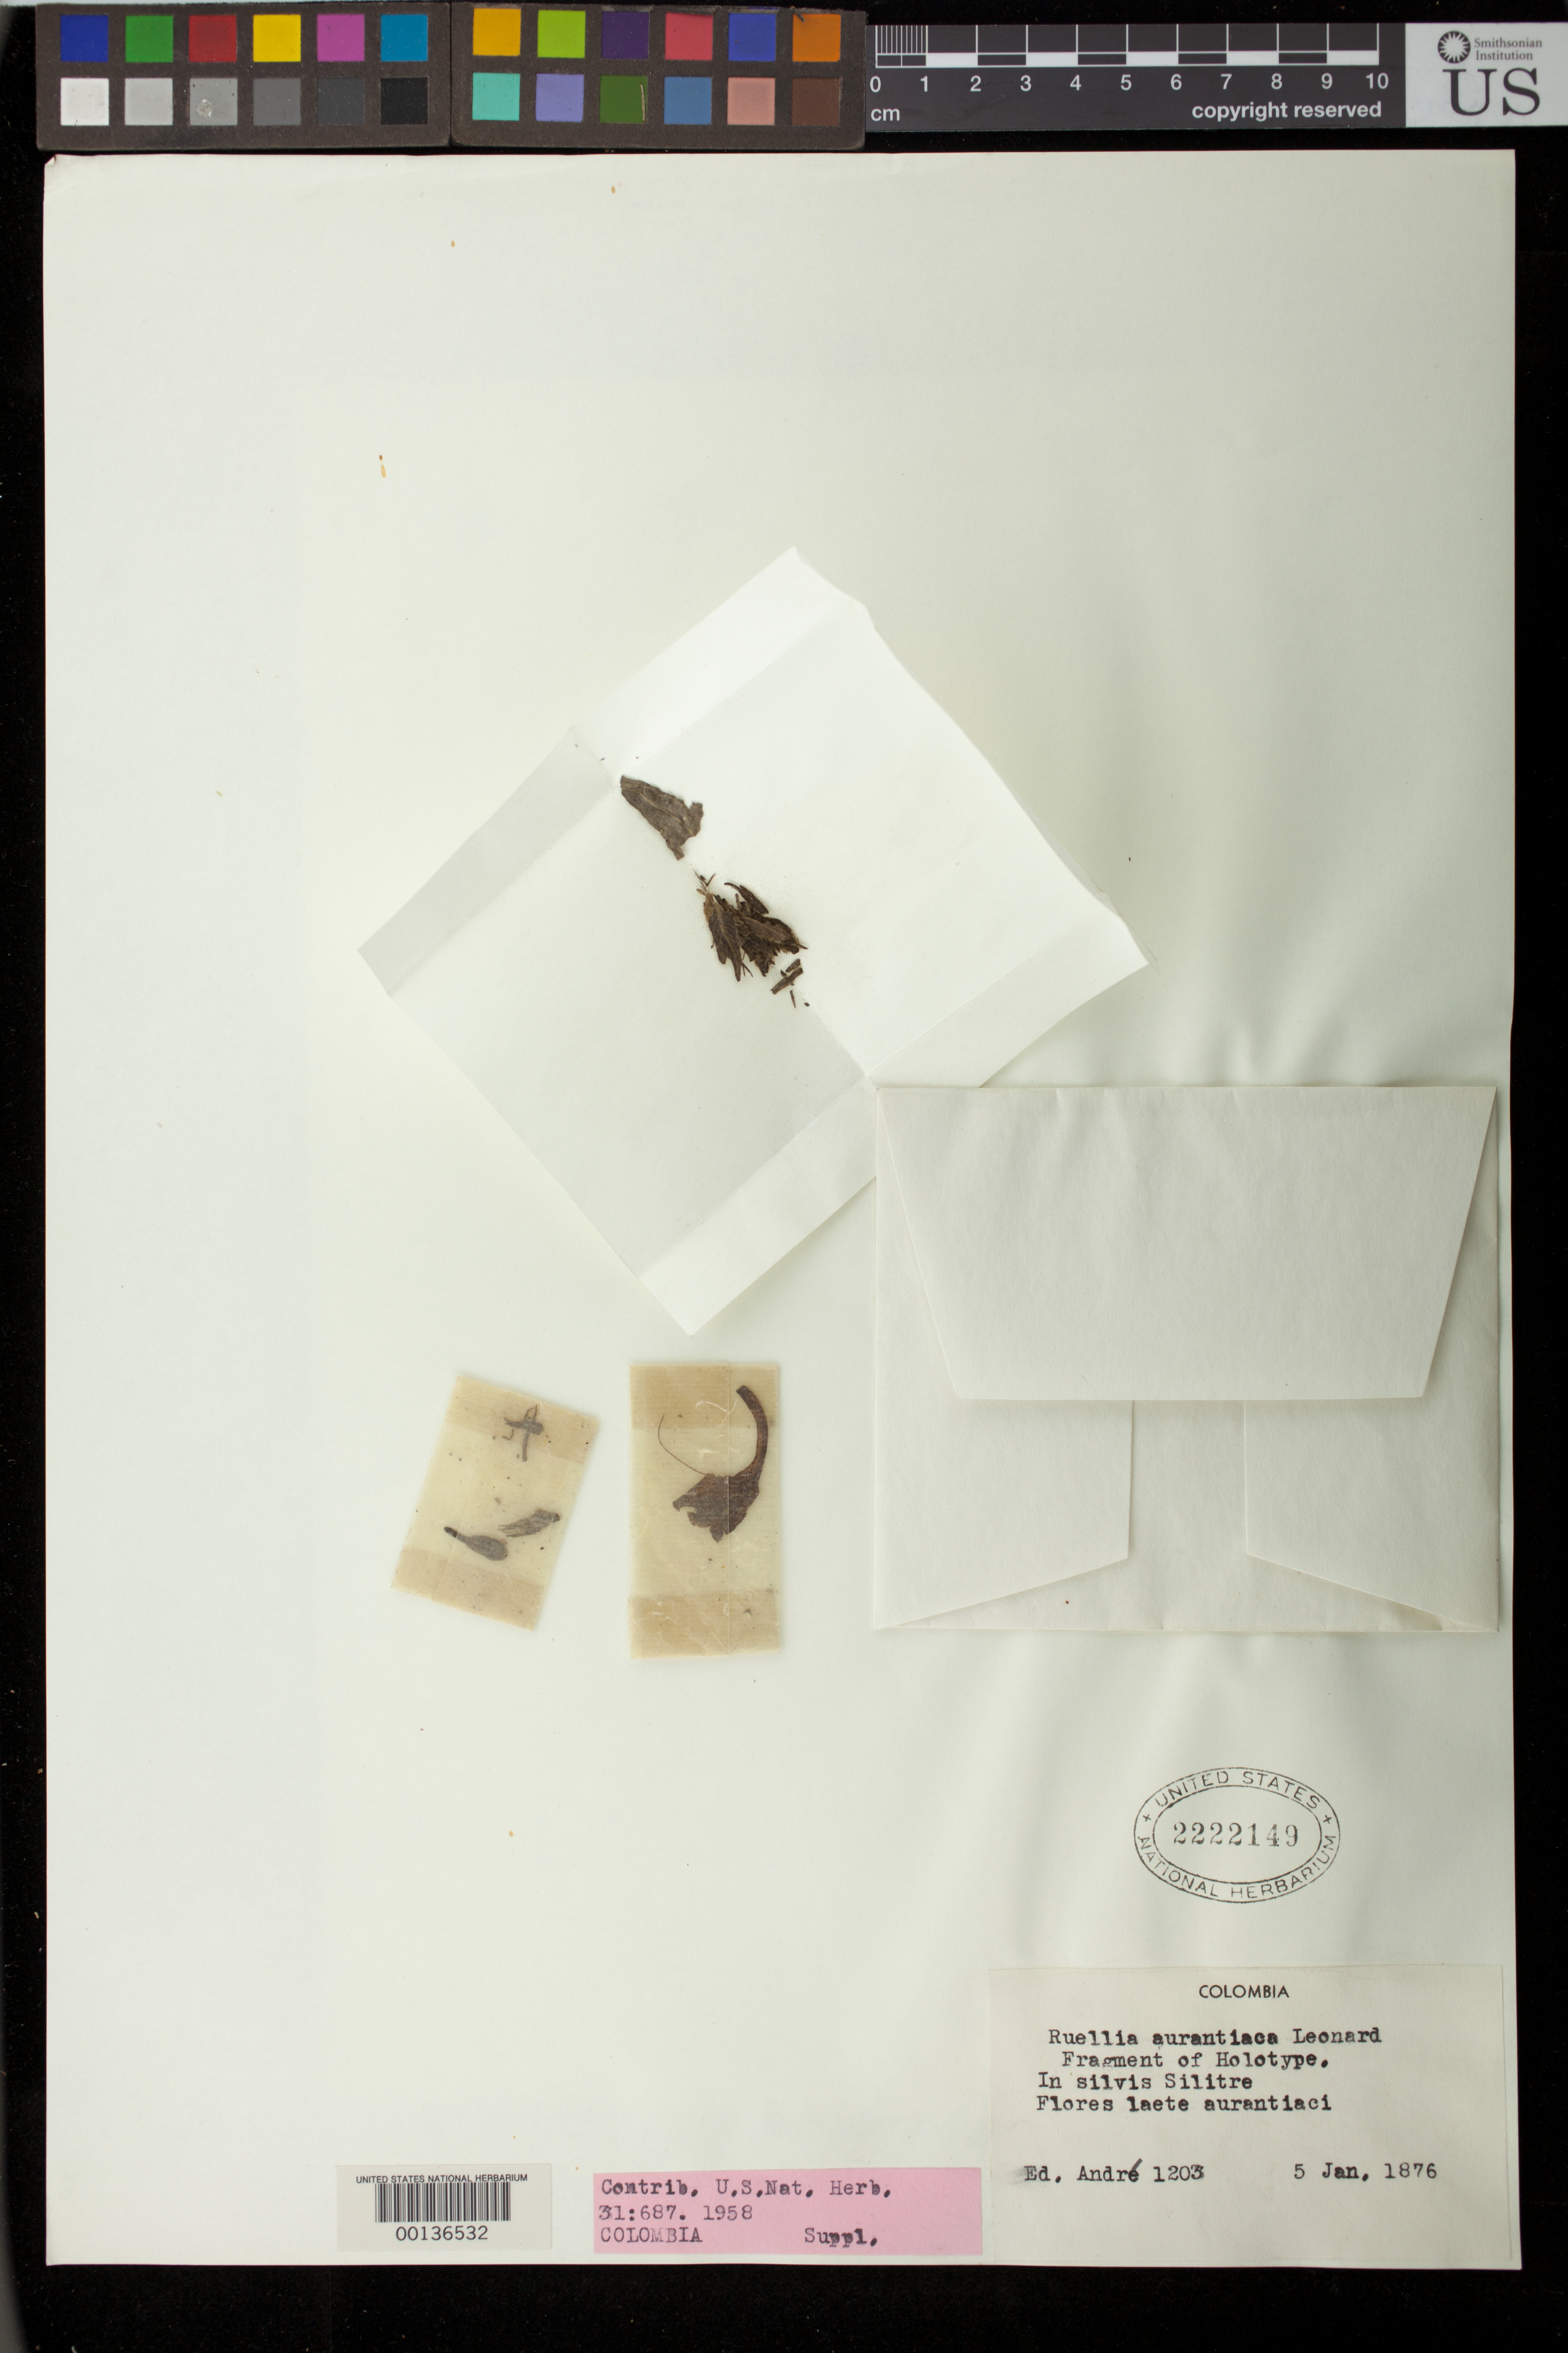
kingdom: Plantae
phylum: Tracheophyta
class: Magnoliopsida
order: Lamiales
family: Acanthaceae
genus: Ruellia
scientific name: Ruellia aurantiaca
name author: Leonard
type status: Isotype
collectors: É. F. André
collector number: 1203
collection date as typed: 05 Jan 1876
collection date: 1876-01-05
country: Colombia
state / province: Cundinamarca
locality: About Salitre.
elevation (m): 400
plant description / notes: Fragmentary material of (holo) type specimen ex herb. unknown; source or original herbarium not indicated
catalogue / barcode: US 2222149